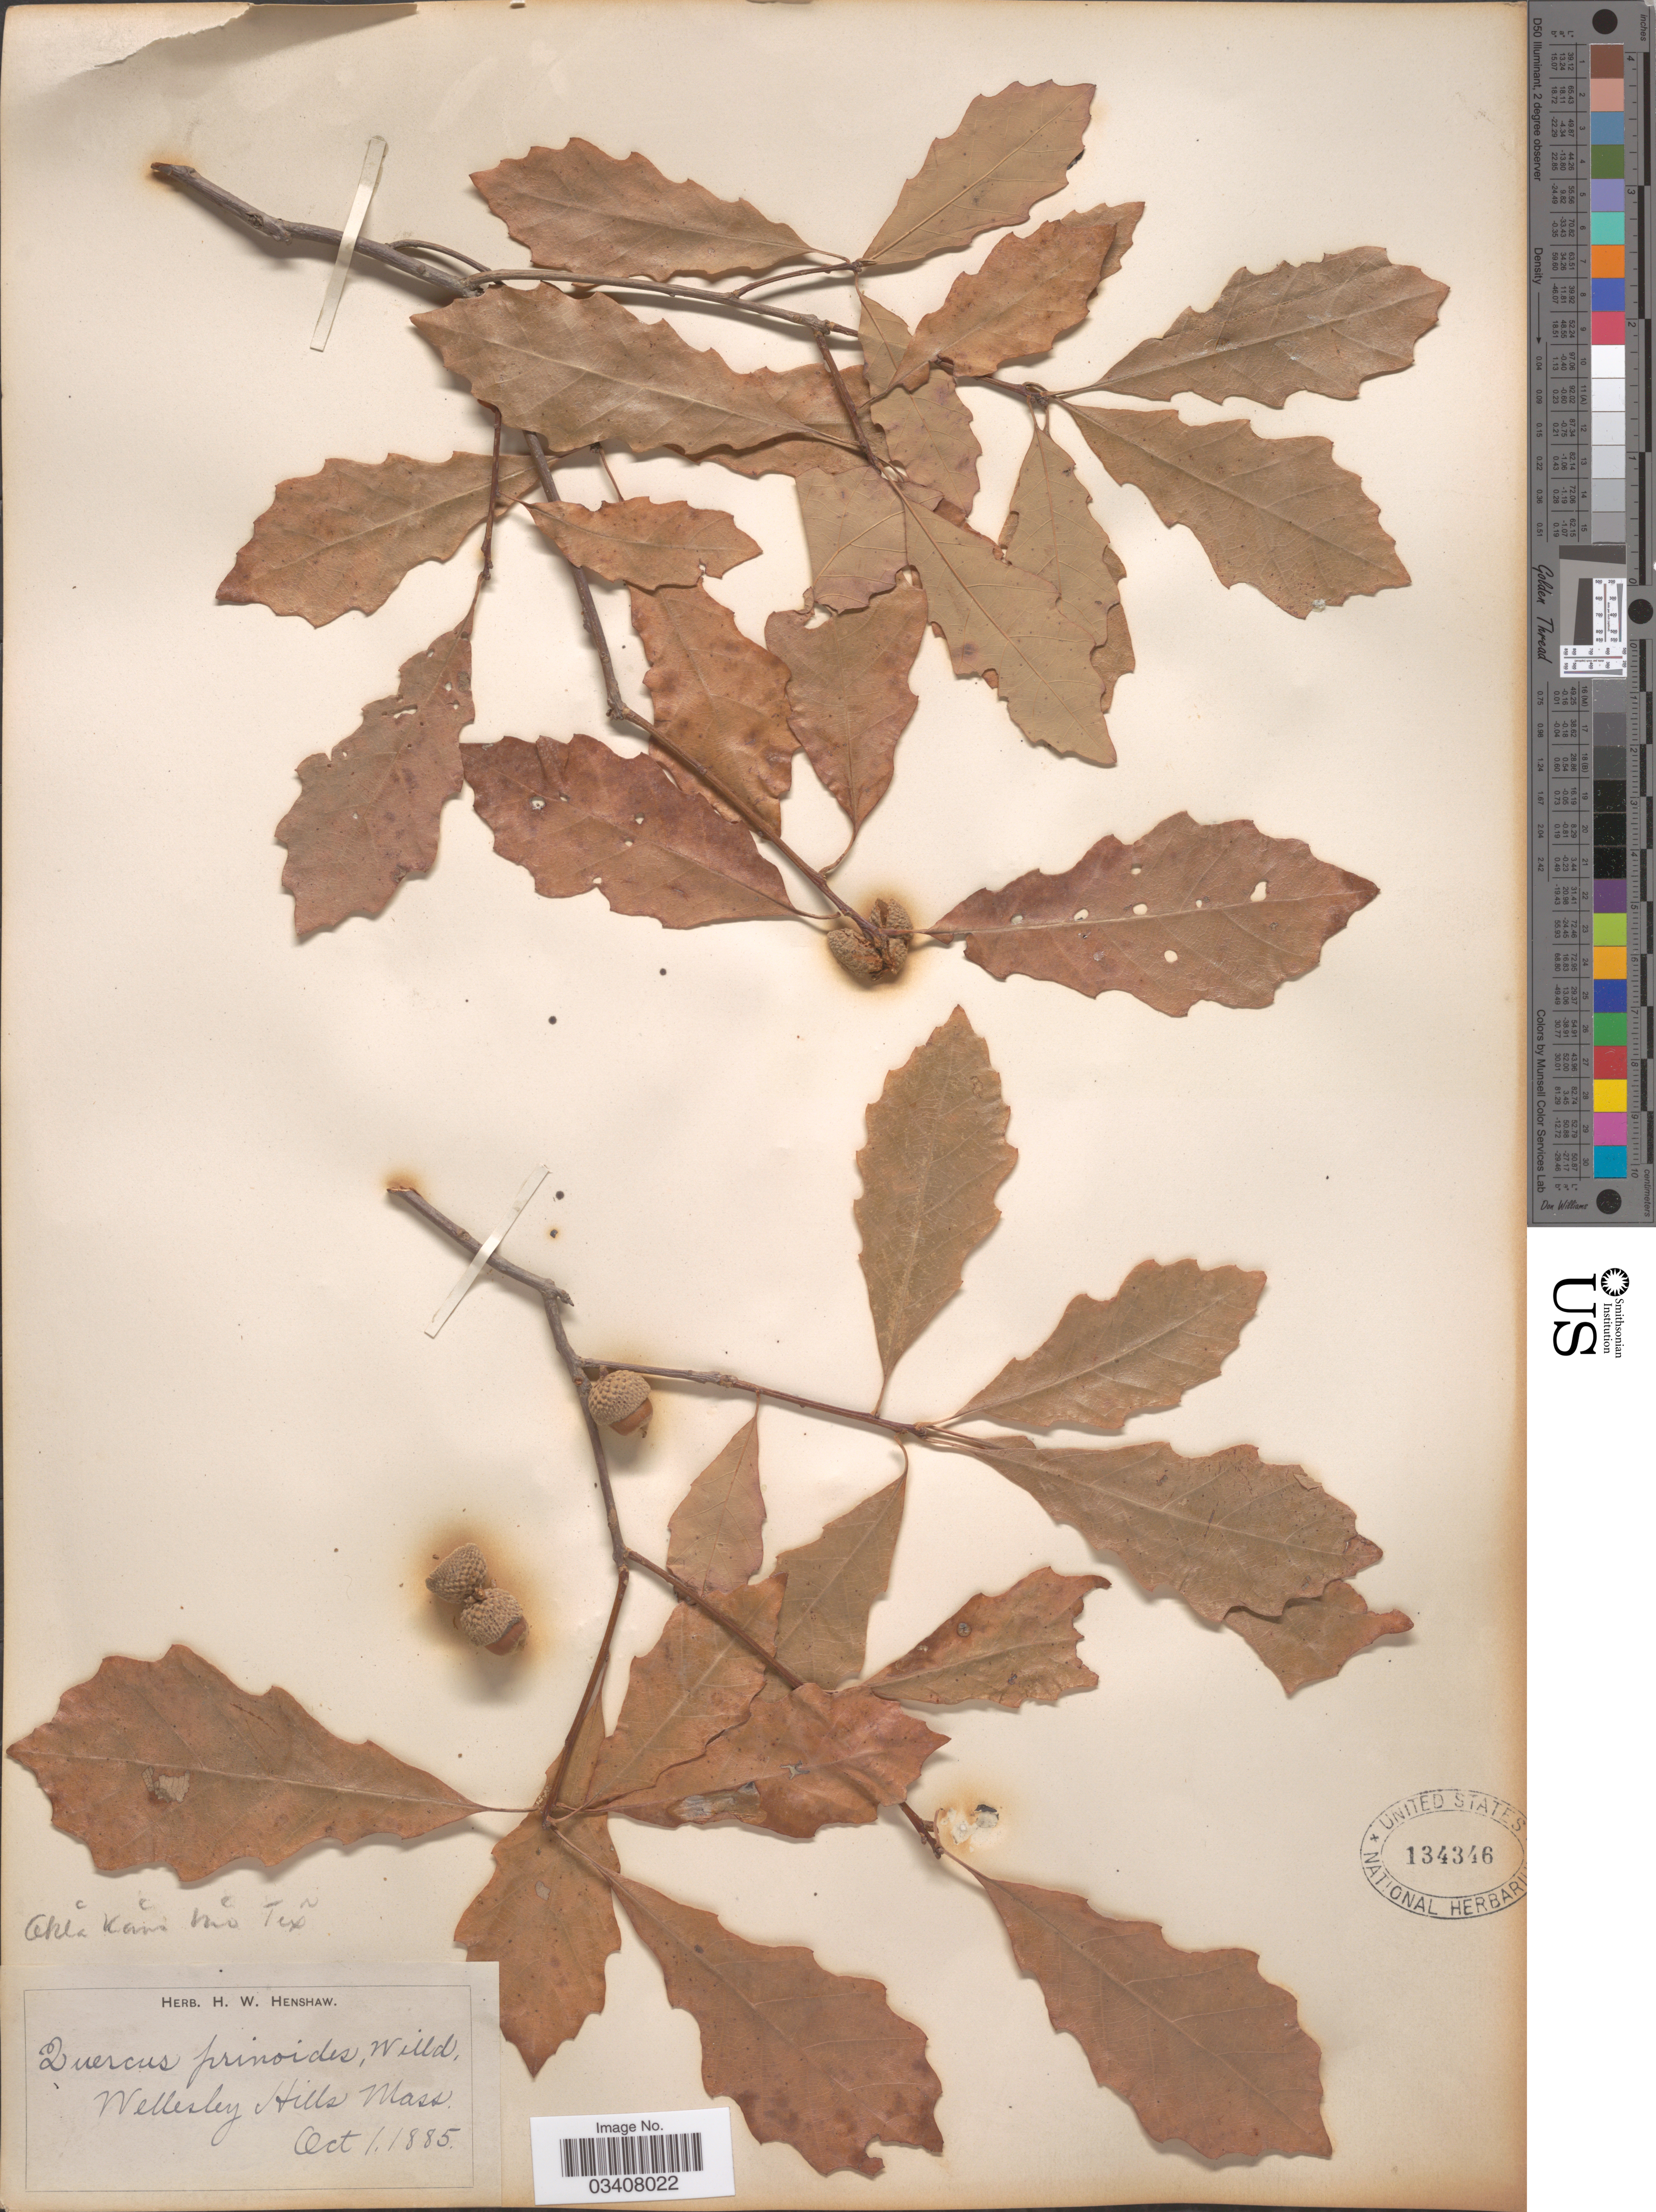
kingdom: Plantae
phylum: Tracheophyta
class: Magnoliopsida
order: Fagales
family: Fagaceae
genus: Quercus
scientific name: Quercus prinoides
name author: Willd.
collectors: ex herb. H. W. Henshaw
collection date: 1885-10-01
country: United States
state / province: Massachusetts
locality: Wellesley Hills.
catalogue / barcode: US 134346